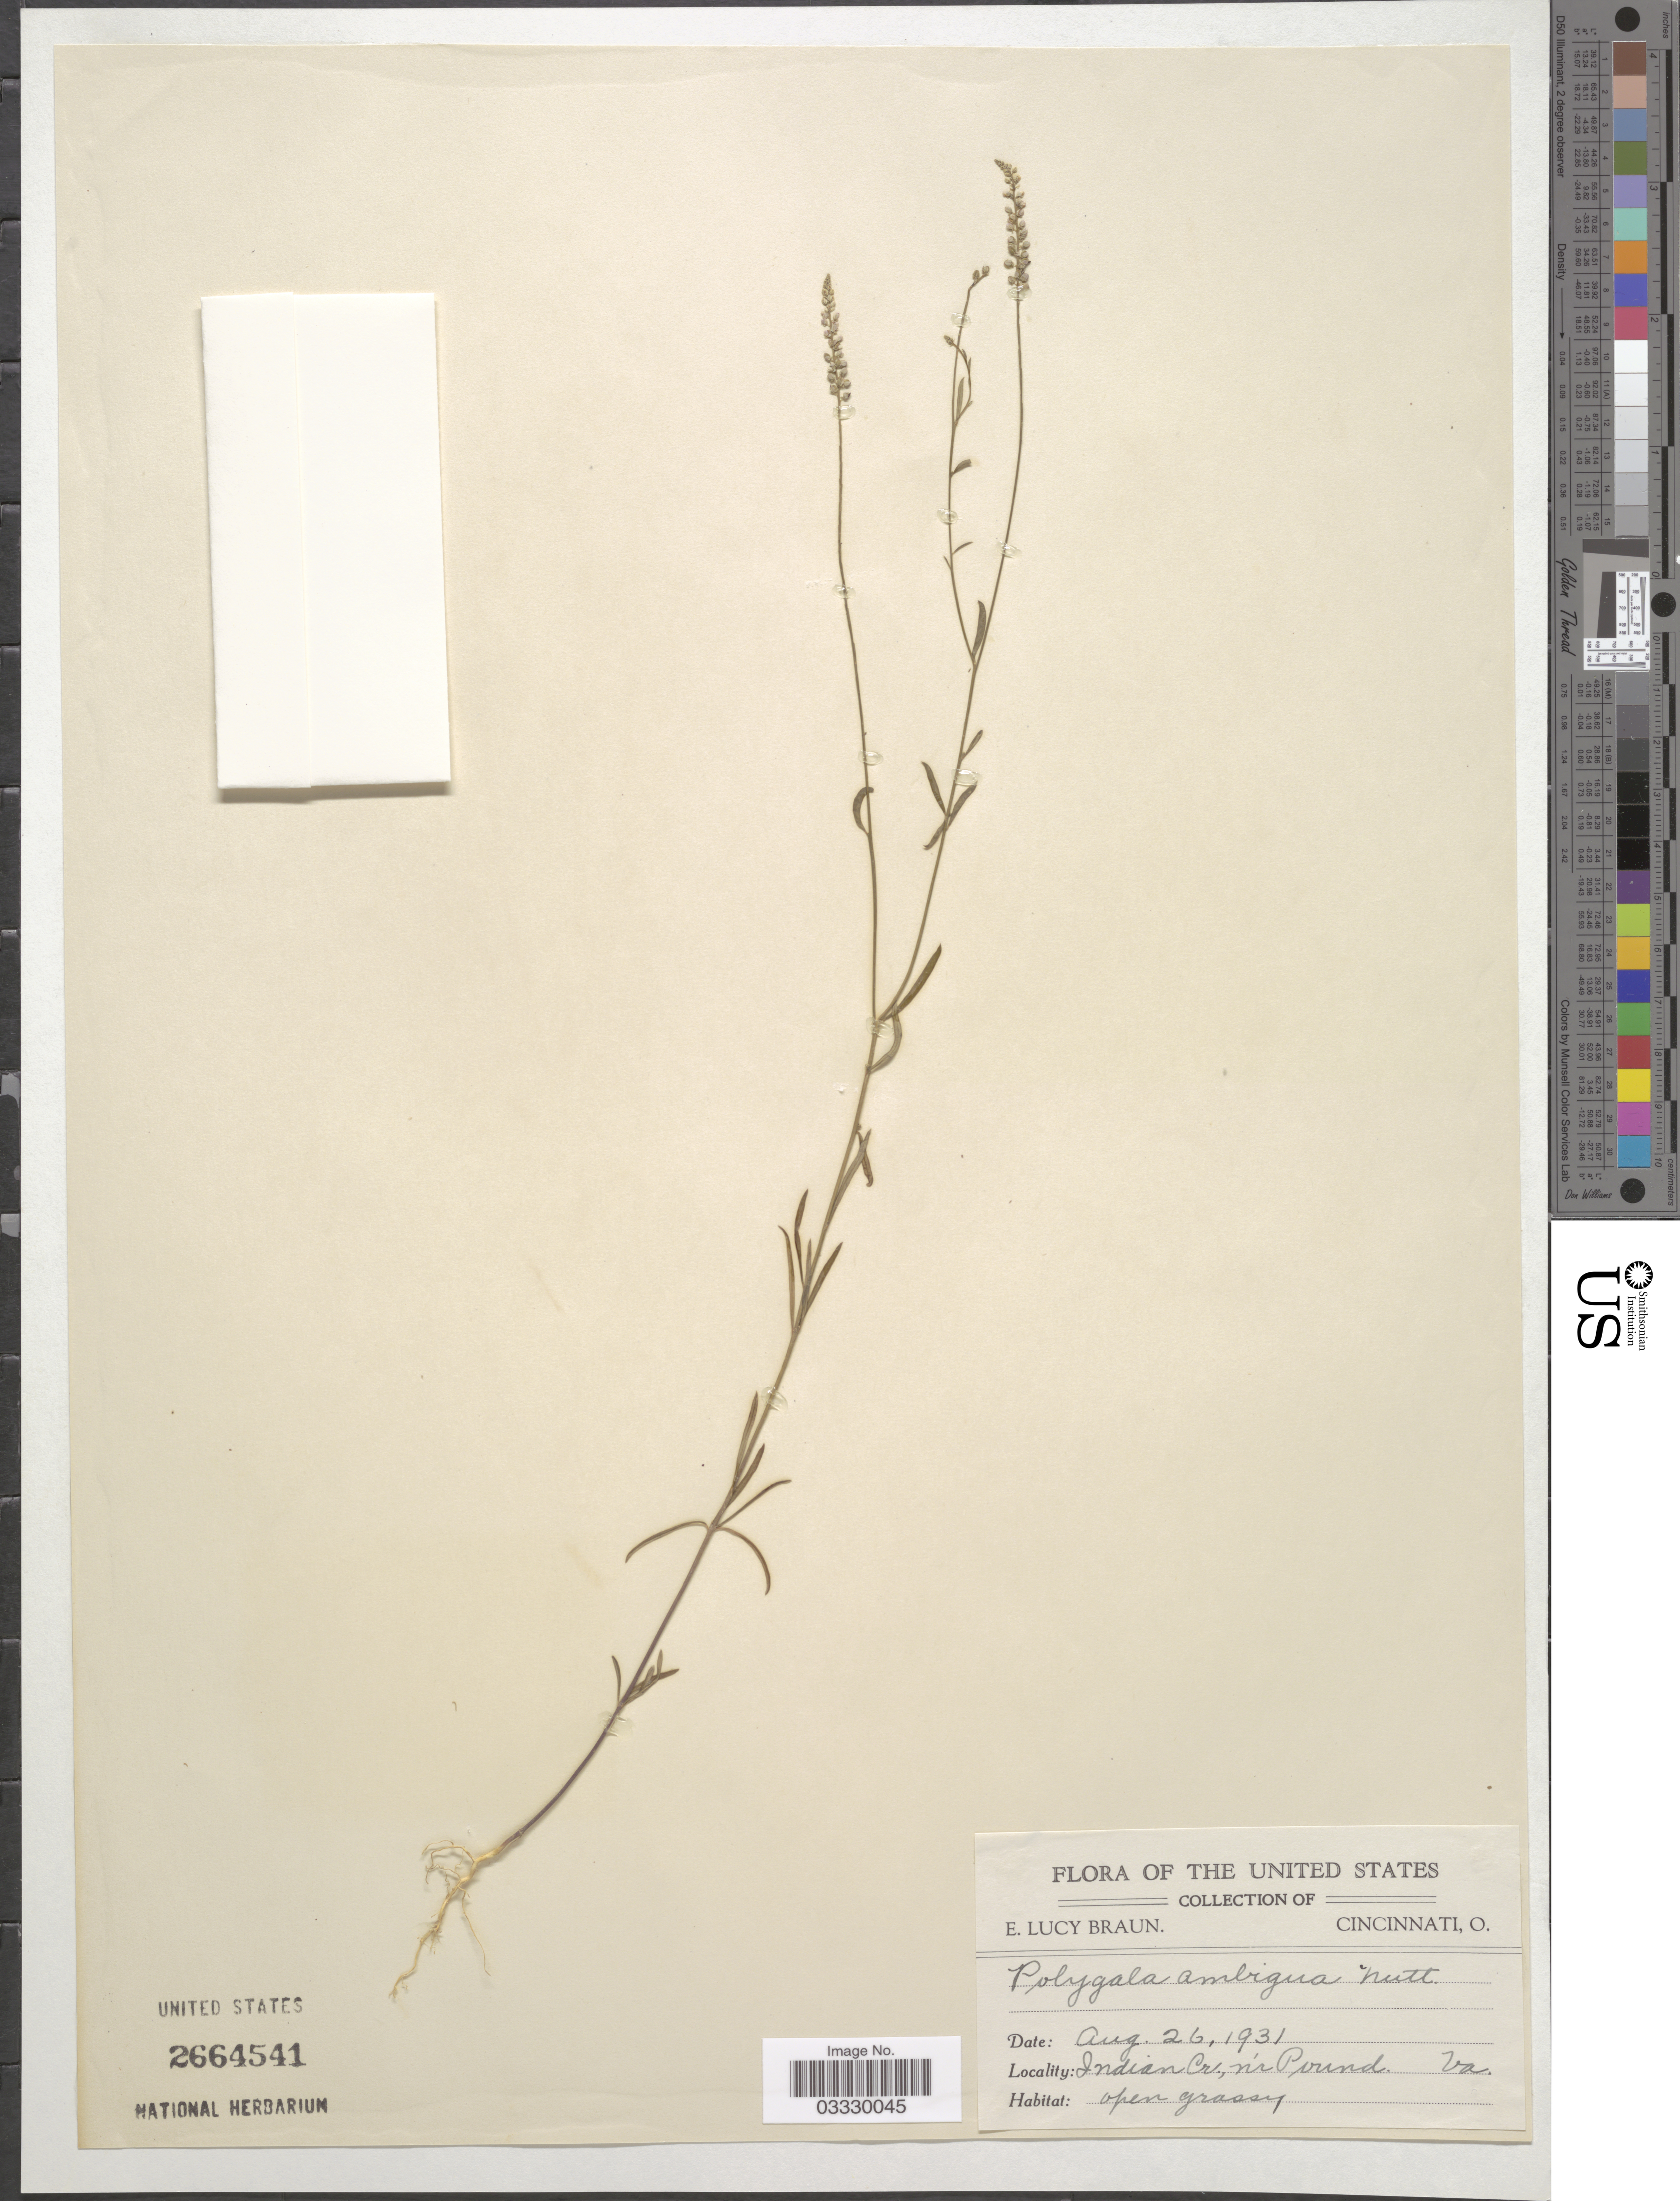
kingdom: Plantae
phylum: Tracheophyta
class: Magnoliopsida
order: Fabales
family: Polygalaceae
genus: Polygala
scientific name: Polygala ambigua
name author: Nutt.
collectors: E. L. Braun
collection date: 1931-08-26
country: United States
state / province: Virginia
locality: Indian Cr., n'r Pound.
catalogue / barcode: US 2664541